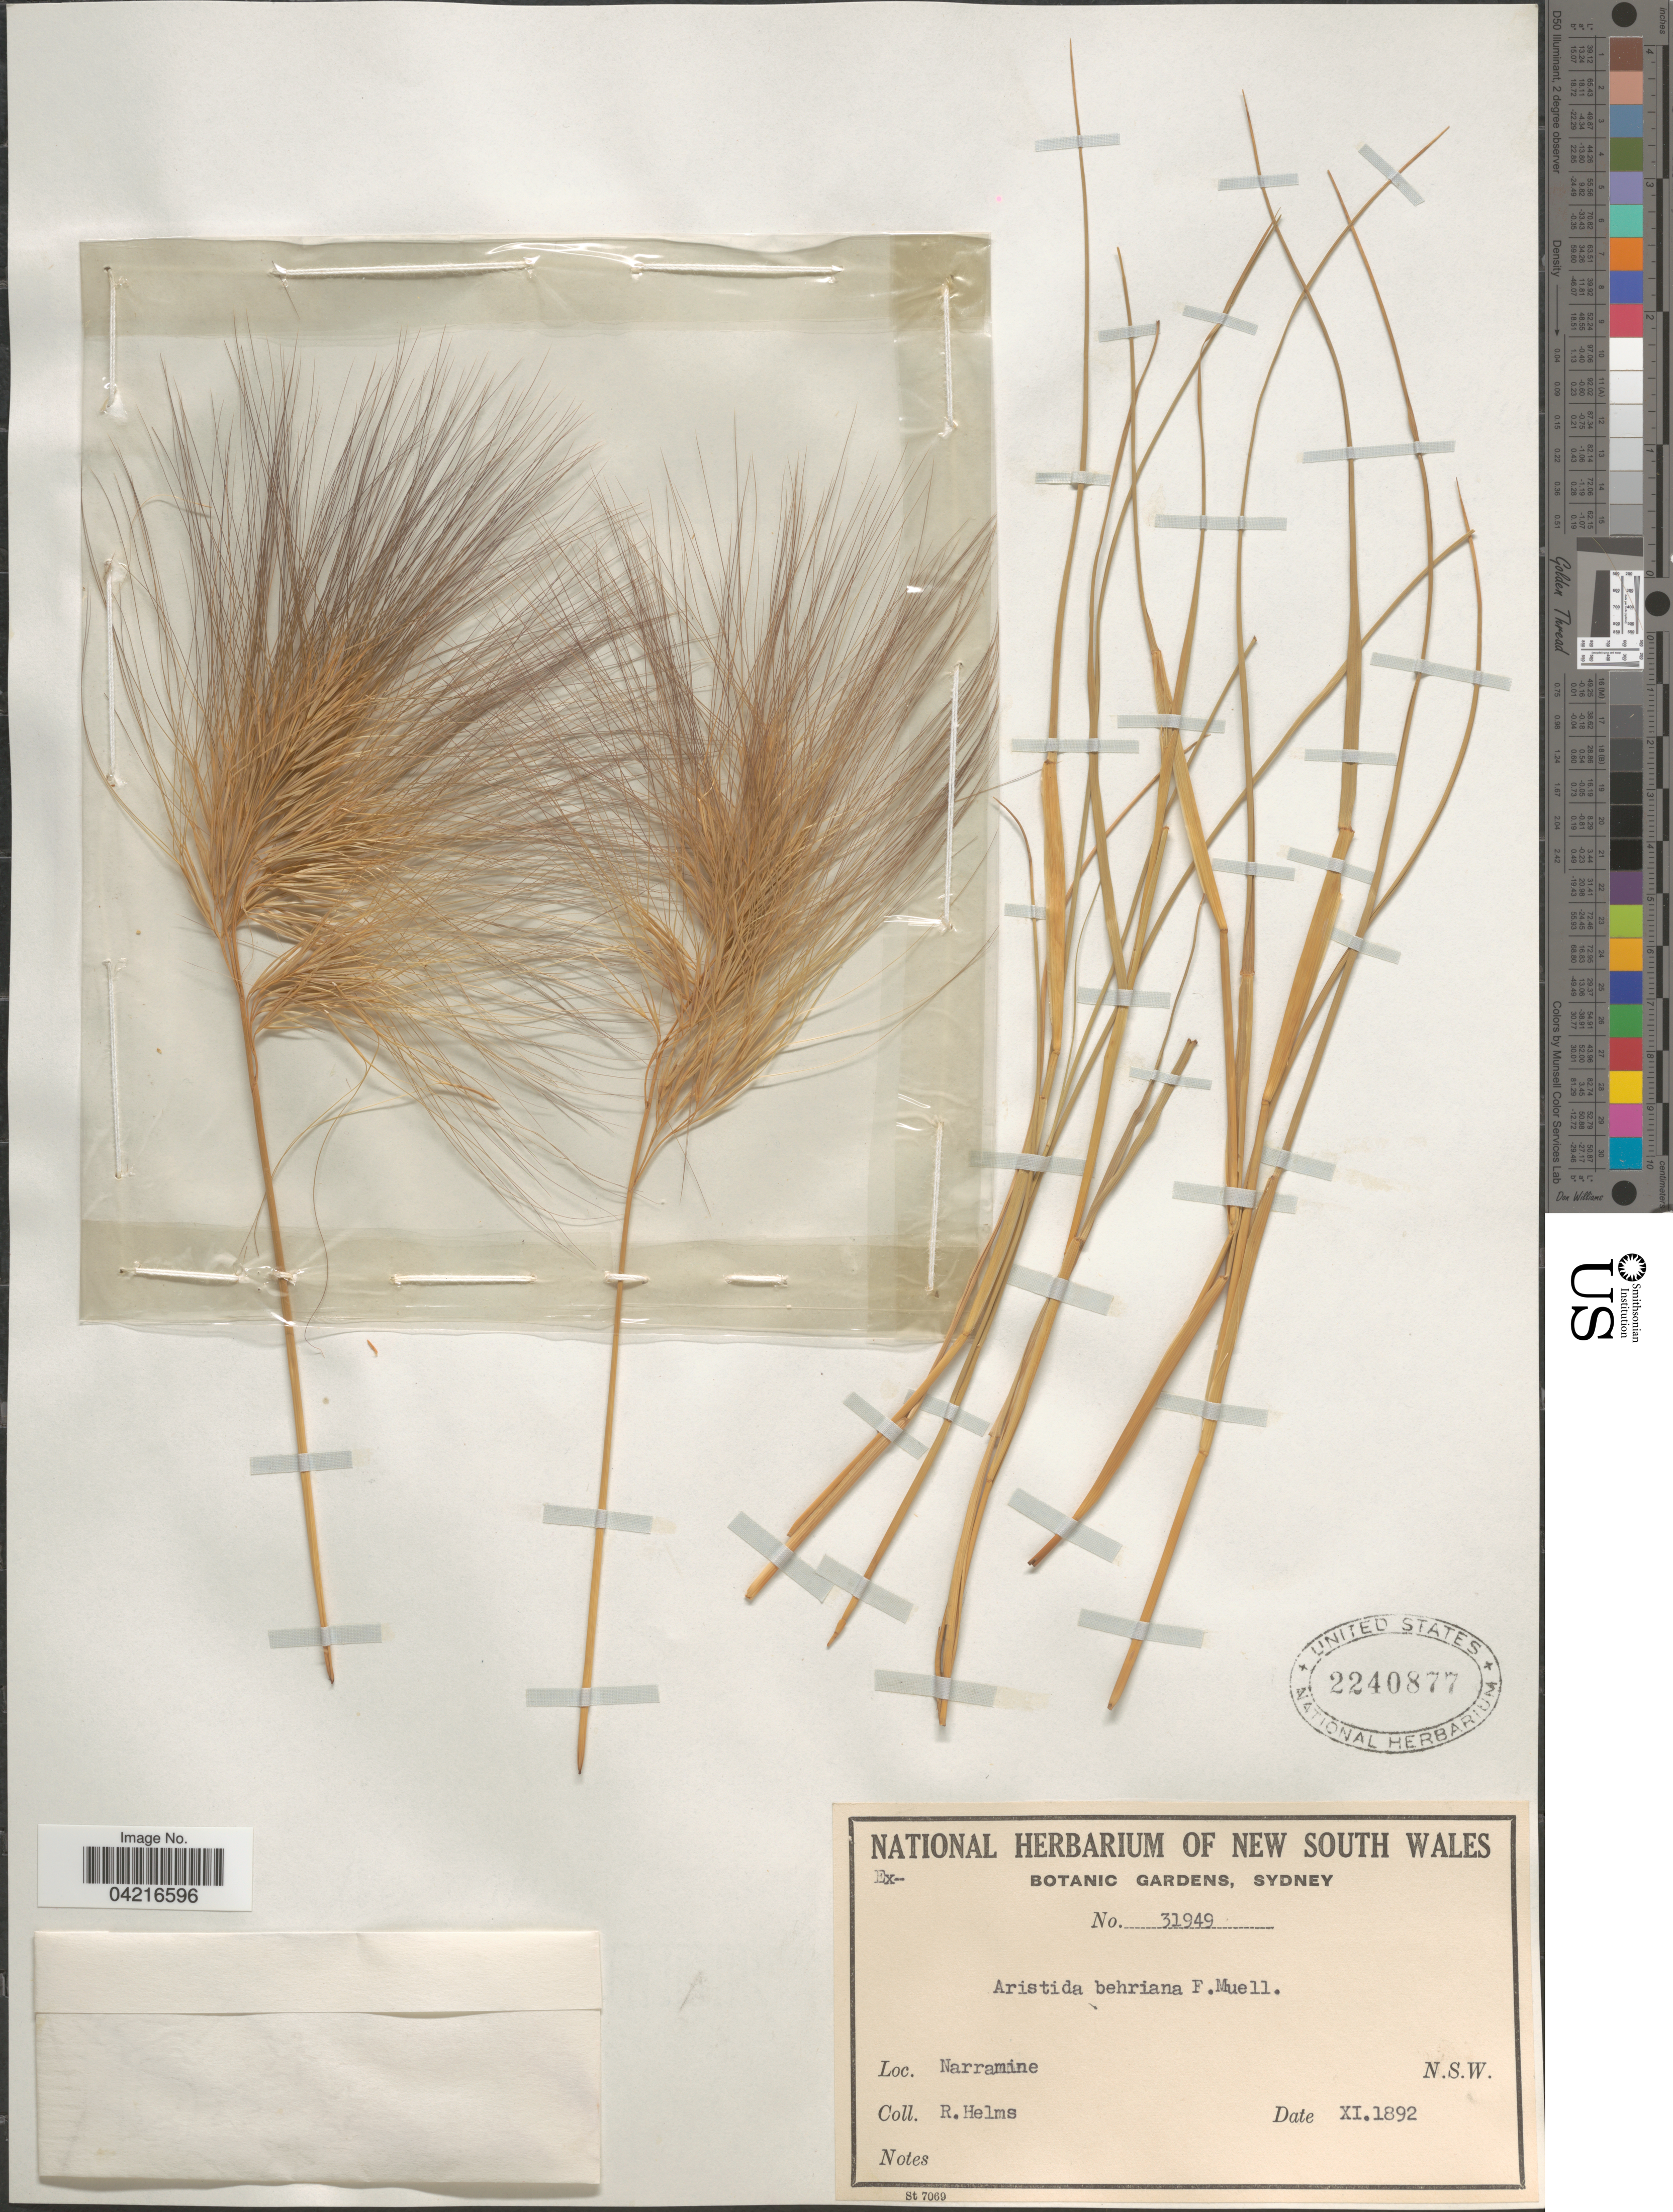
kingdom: Plantae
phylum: Tracheophyta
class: Liliopsida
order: Poales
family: Poaceae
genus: Aristida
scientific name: Aristida behriana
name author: F. Muell.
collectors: R. Helms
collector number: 31949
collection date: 1892-11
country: Australia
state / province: New South Wales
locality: Narramine.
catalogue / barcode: US 2240877